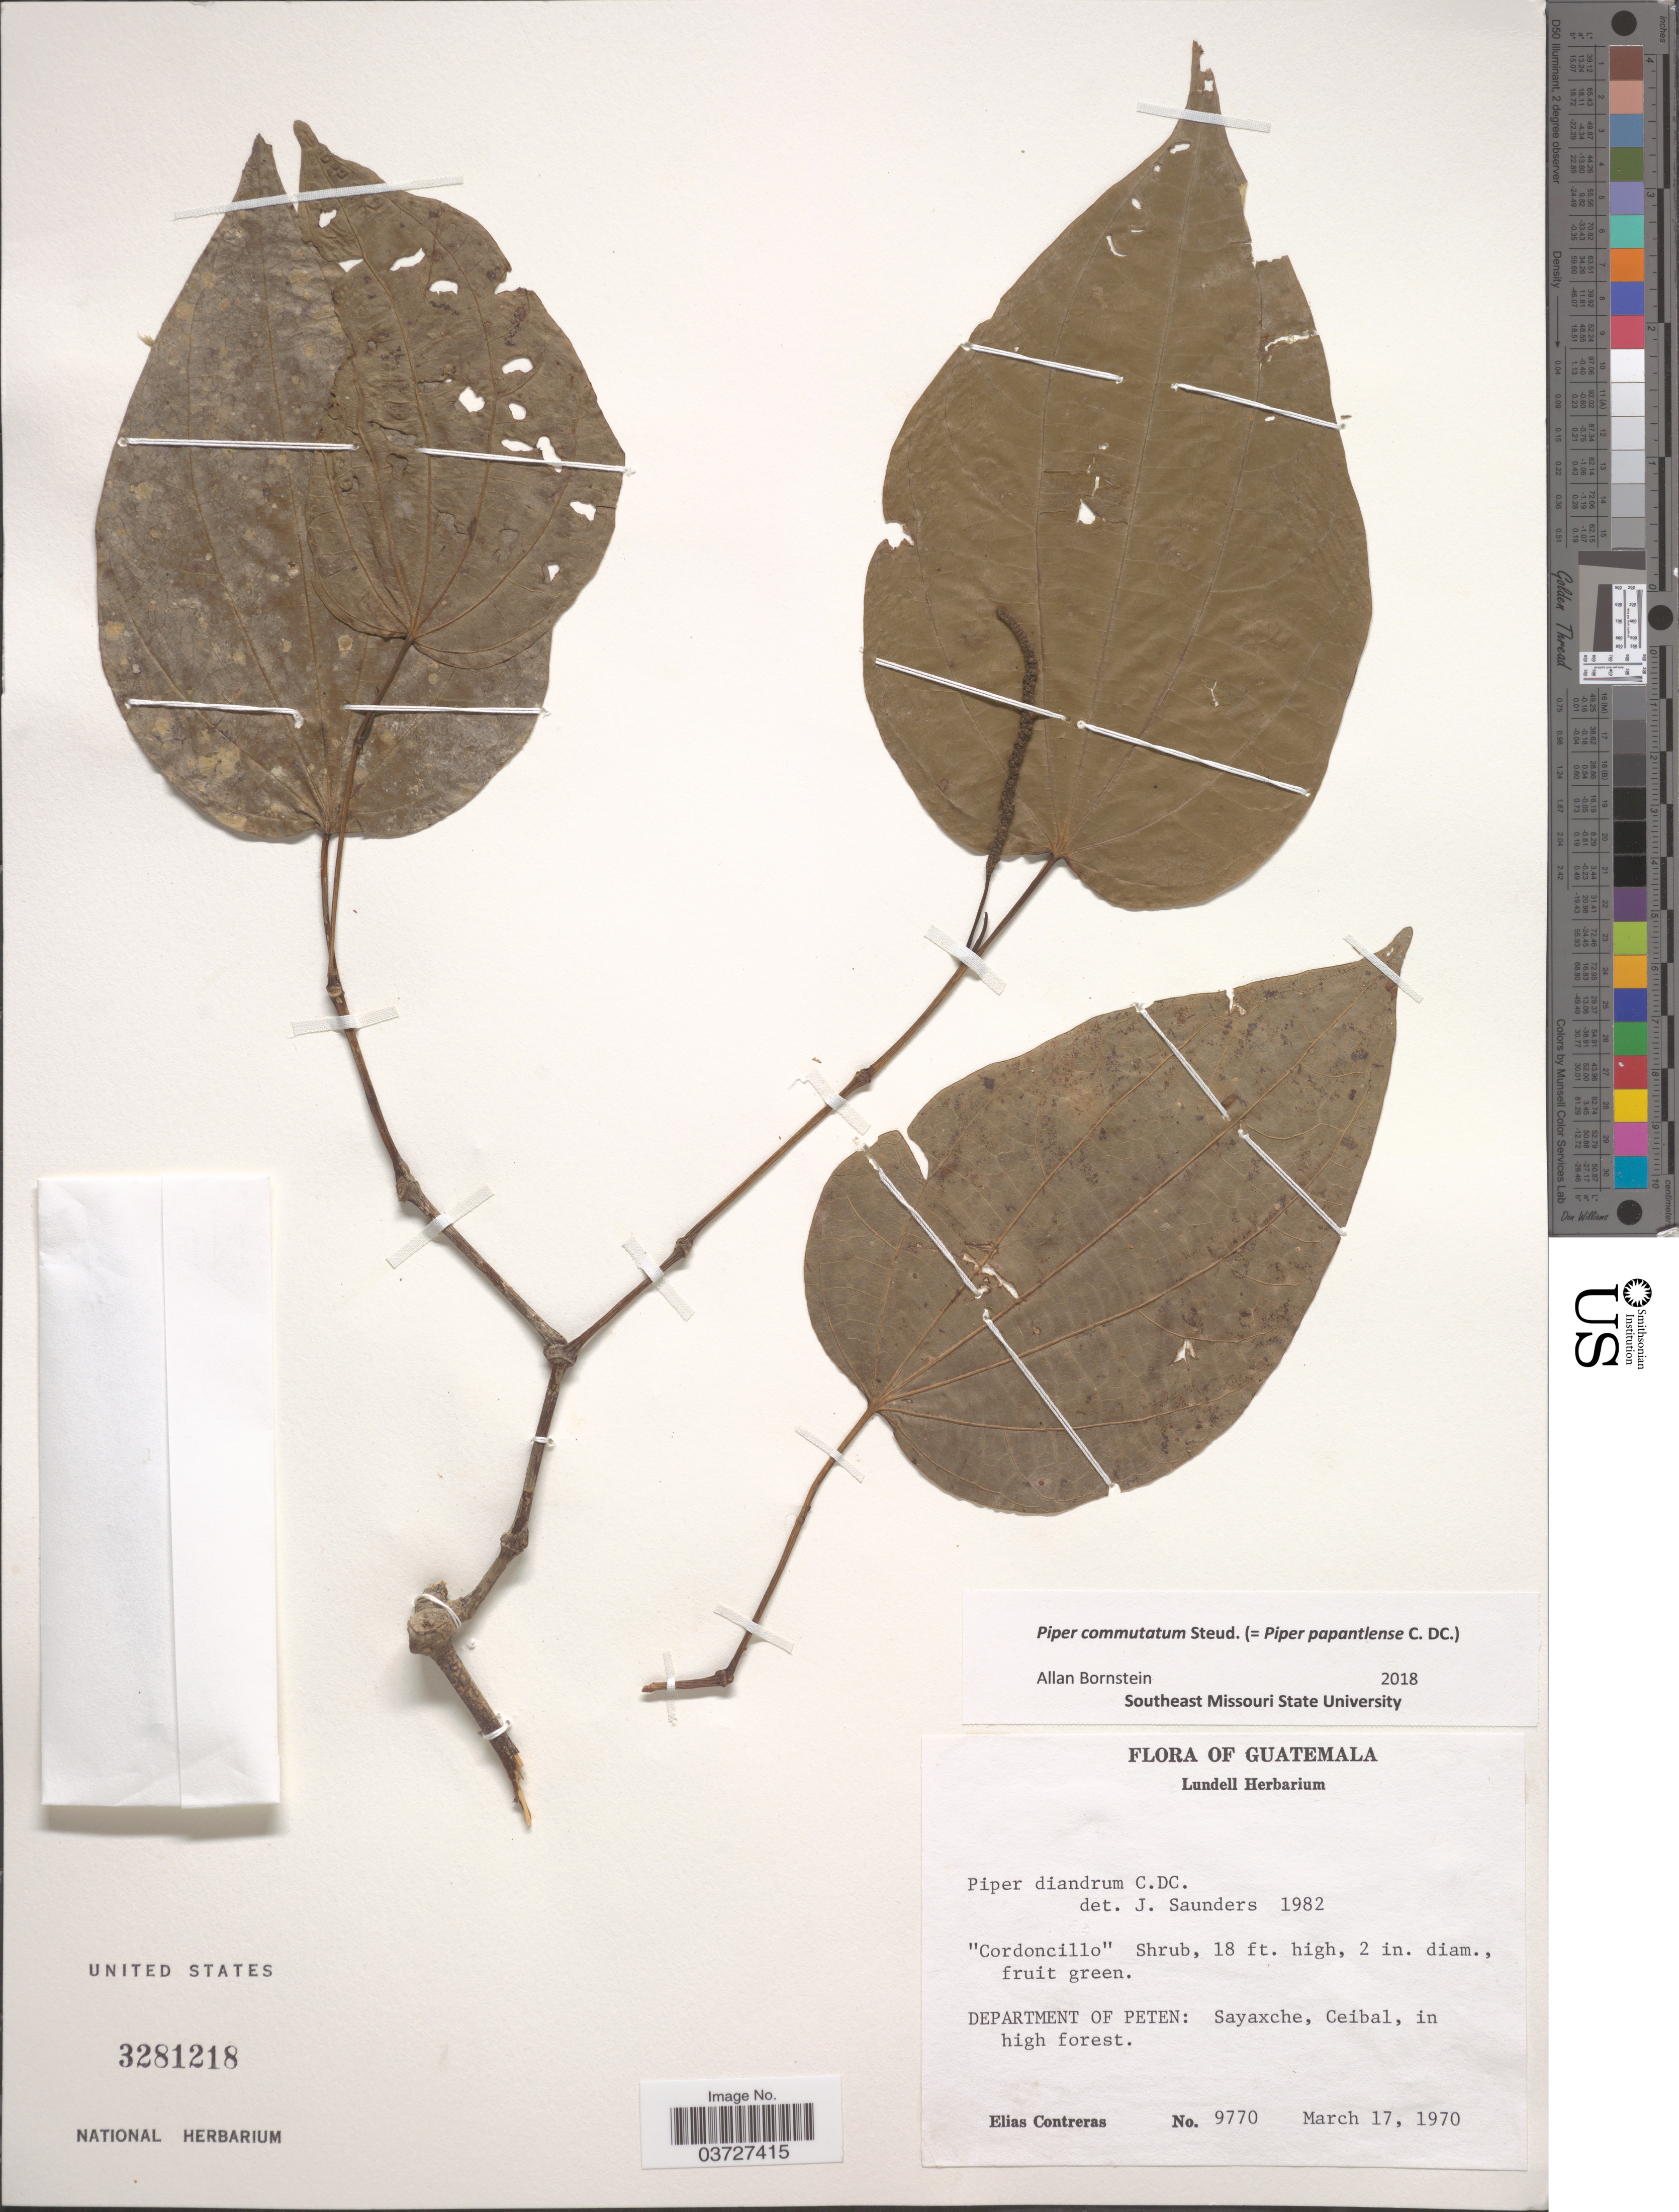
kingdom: Plantae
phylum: Tracheophyta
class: Magnoliopsida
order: Piperales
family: Piperaceae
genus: Piper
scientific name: Piper commutatum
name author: Steud.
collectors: E. Contreras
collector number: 9770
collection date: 1970-03-17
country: Guatemala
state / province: El Peten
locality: Department of Peten: Sayaxche, Ceibal, in high forest.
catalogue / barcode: US 3281218